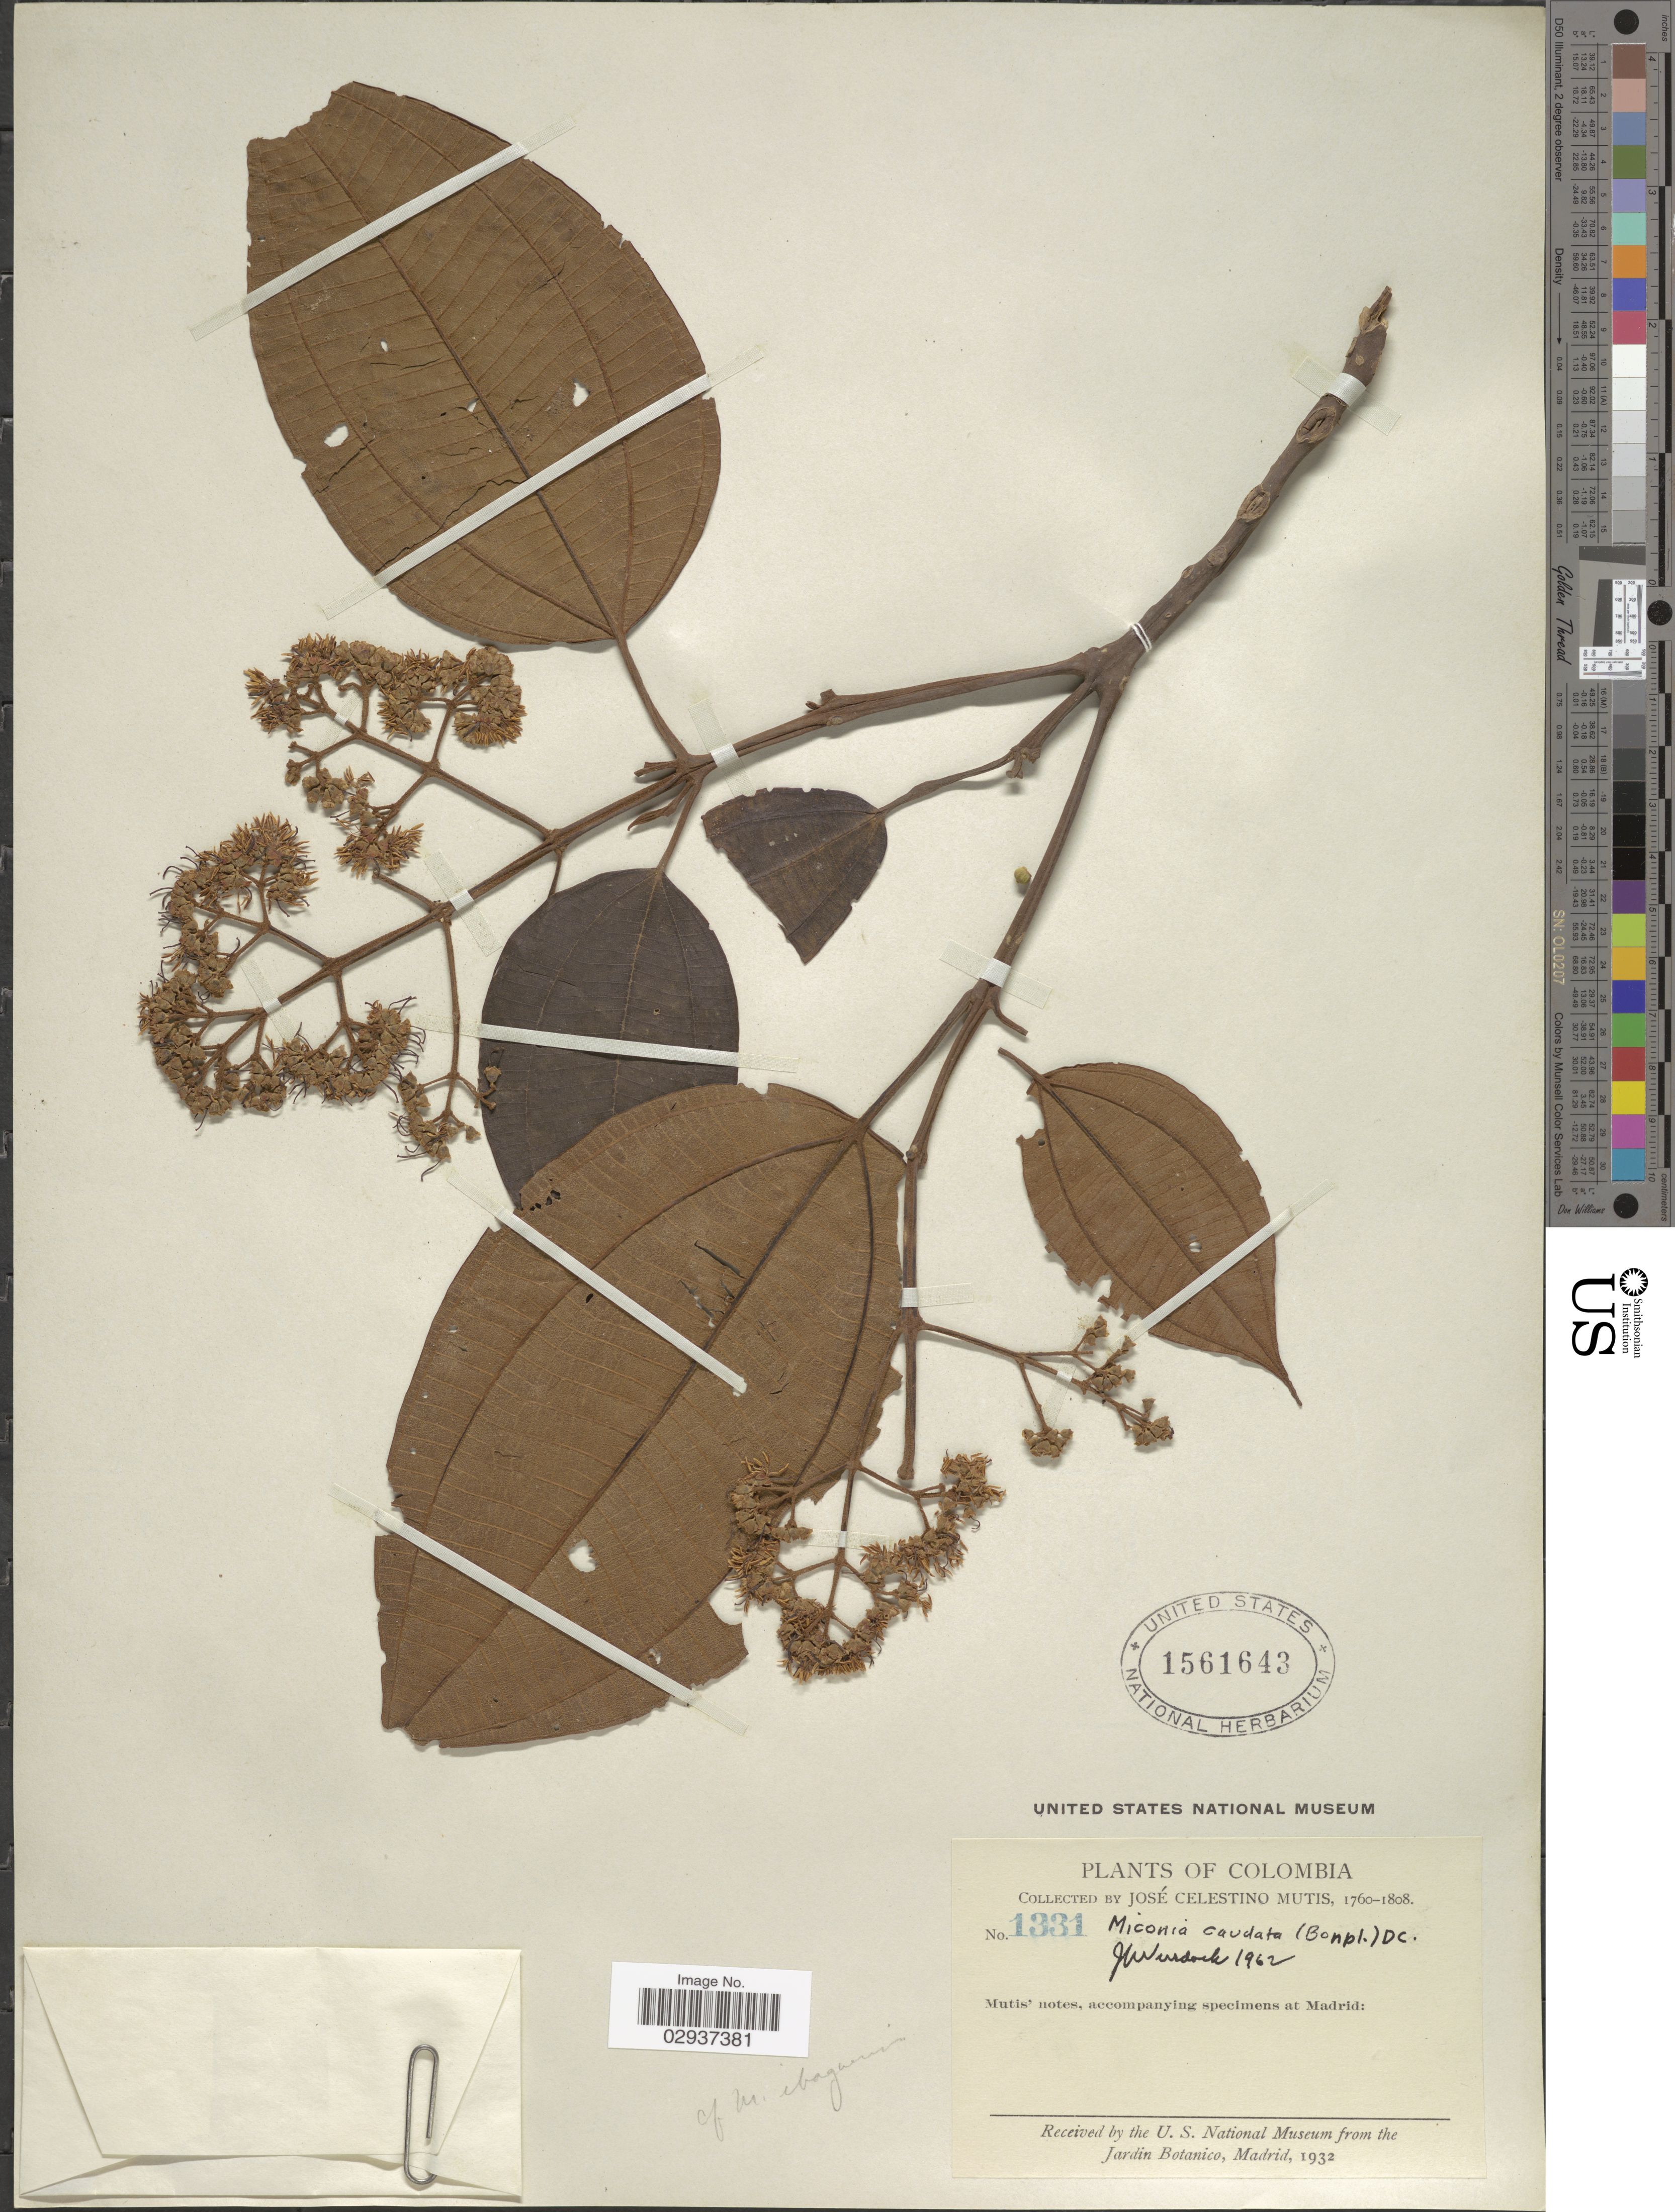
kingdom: Plantae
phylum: Tracheophyta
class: Magnoliopsida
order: Myrtales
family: Melastomataceae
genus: Miconia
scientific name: Miconia caudata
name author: (Bonpl.) DC.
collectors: J. C. B. Mutis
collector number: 1331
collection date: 1760/1808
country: Colombia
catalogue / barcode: US 1561643